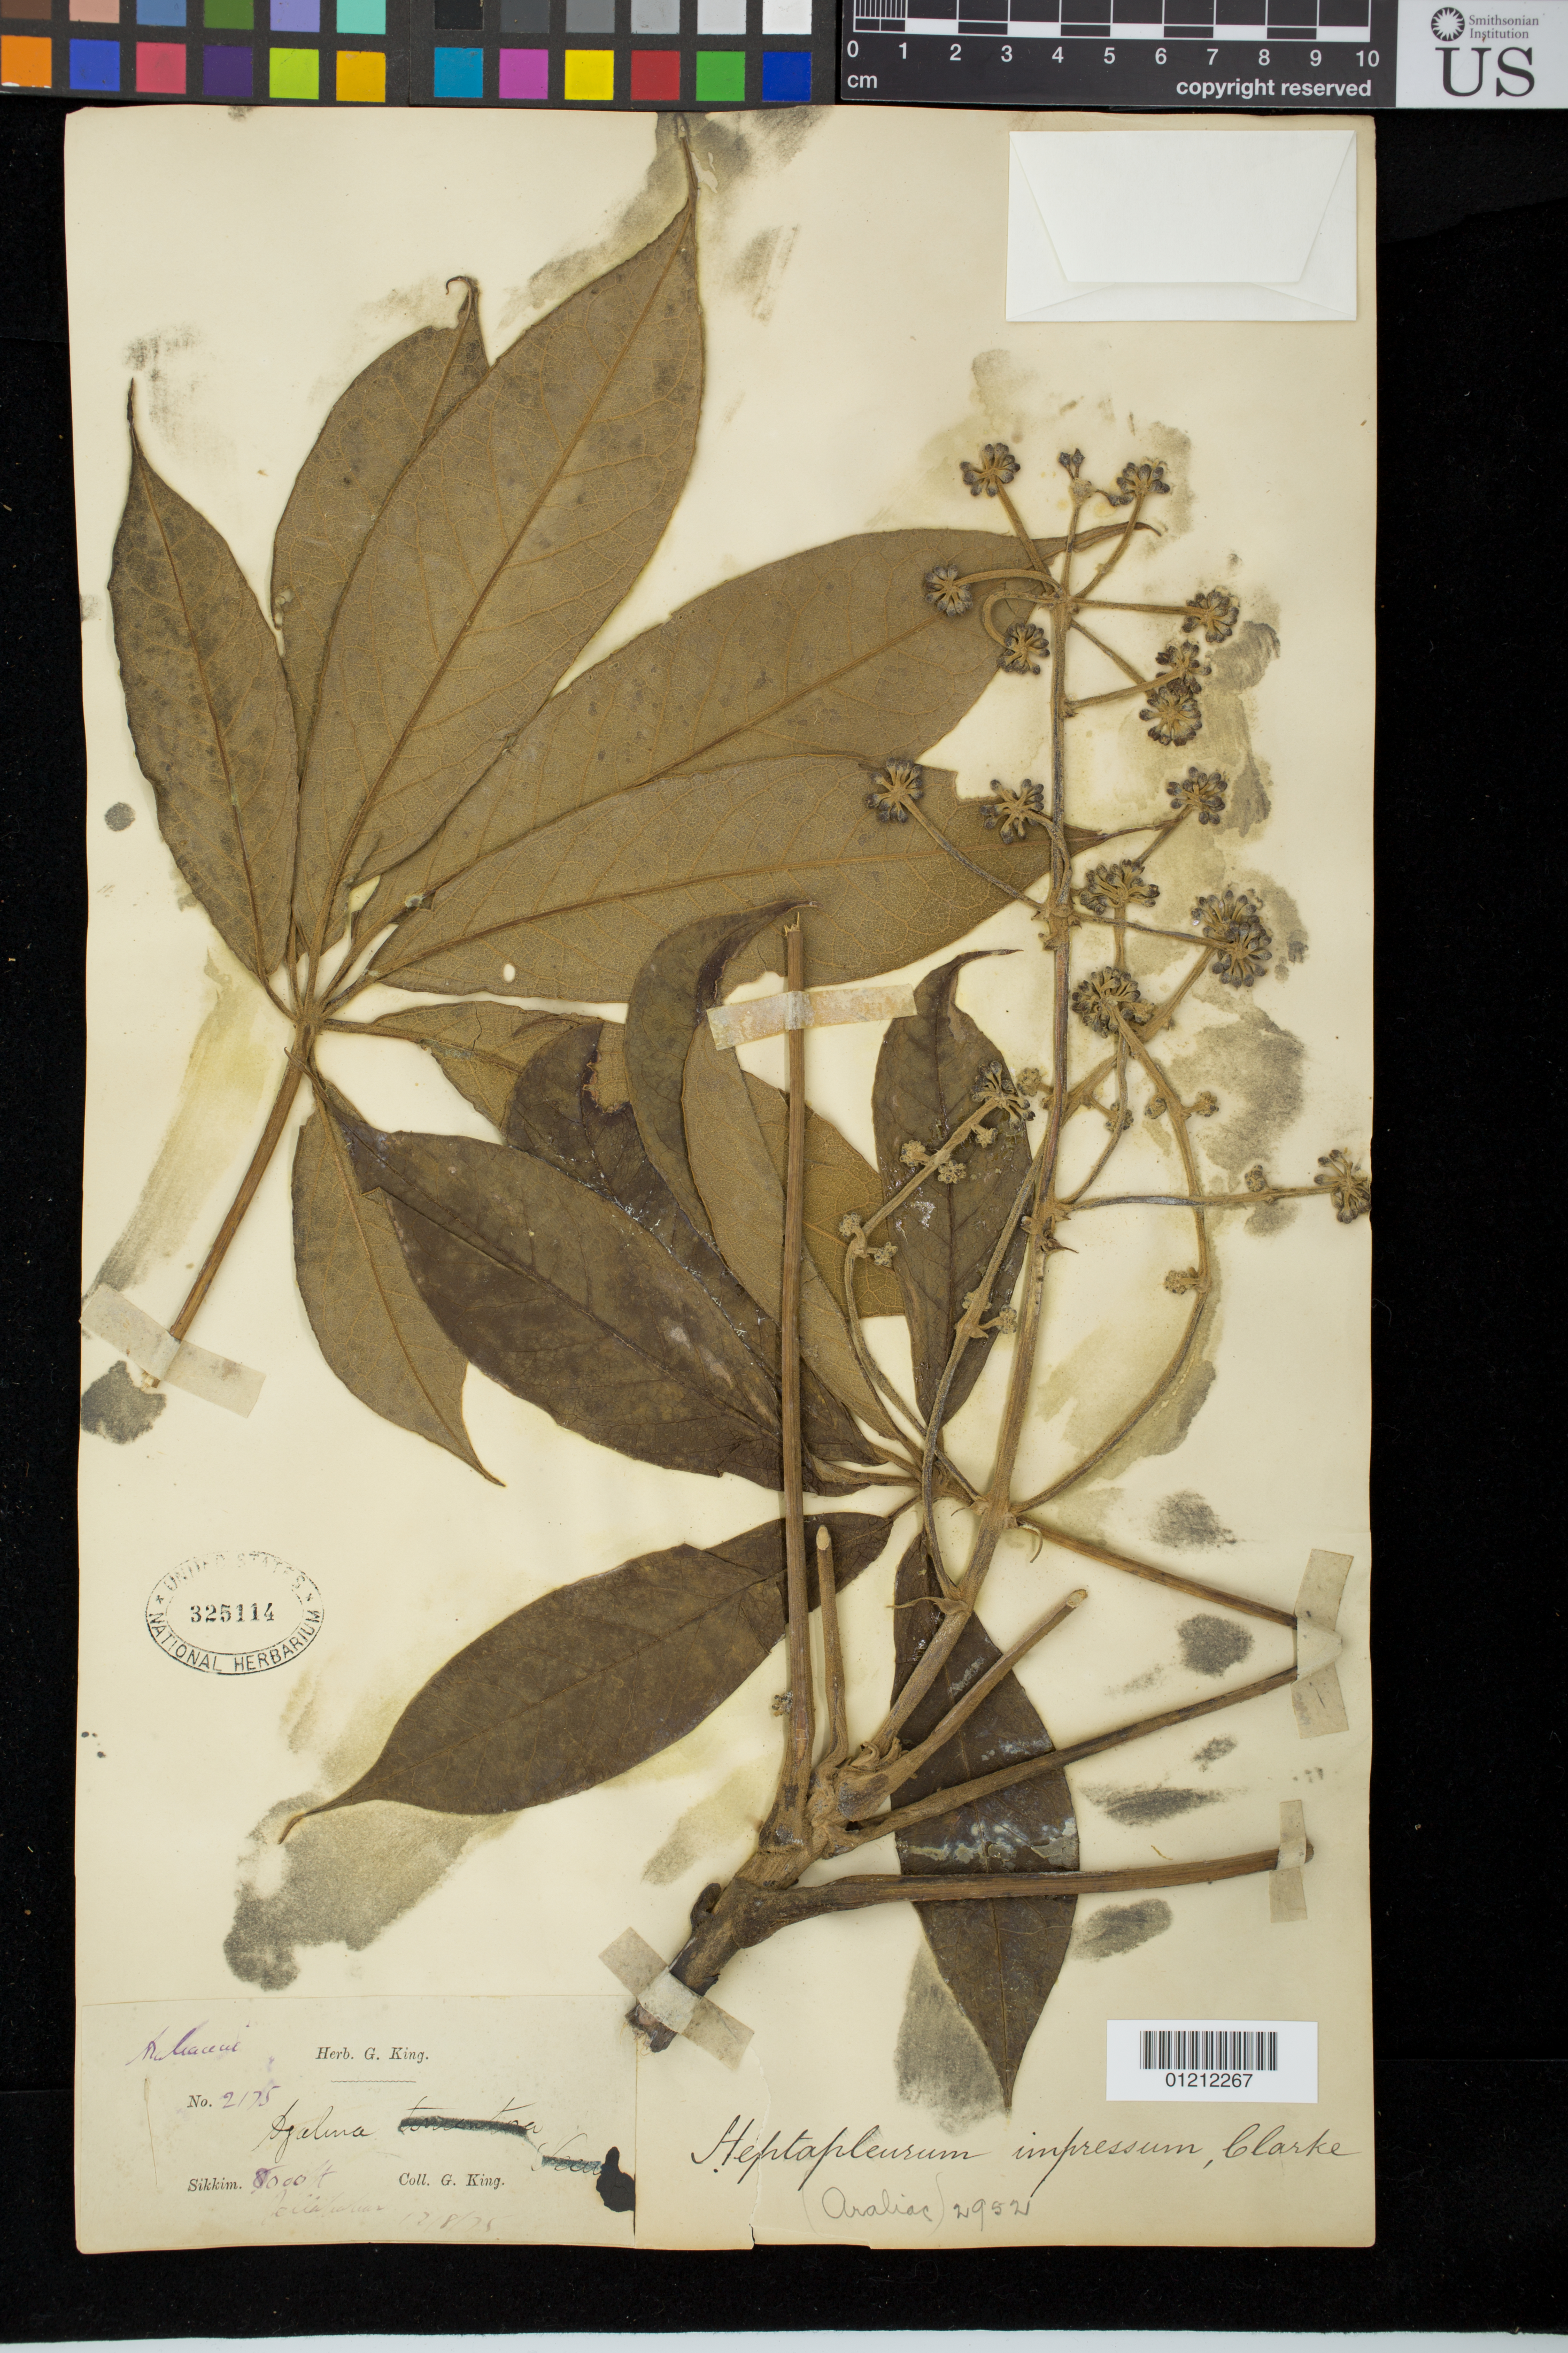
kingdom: Plantae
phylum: Tracheophyta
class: Magnoliopsida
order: Apiales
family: Araliaceae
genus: Schefflera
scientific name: Schefflera impressa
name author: Harms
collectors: King, Dr.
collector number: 2175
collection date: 1875-08-12 or 1875-12-08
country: India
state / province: Sikkim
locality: Sikkim, Jallabahar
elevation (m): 2438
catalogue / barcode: US 325114